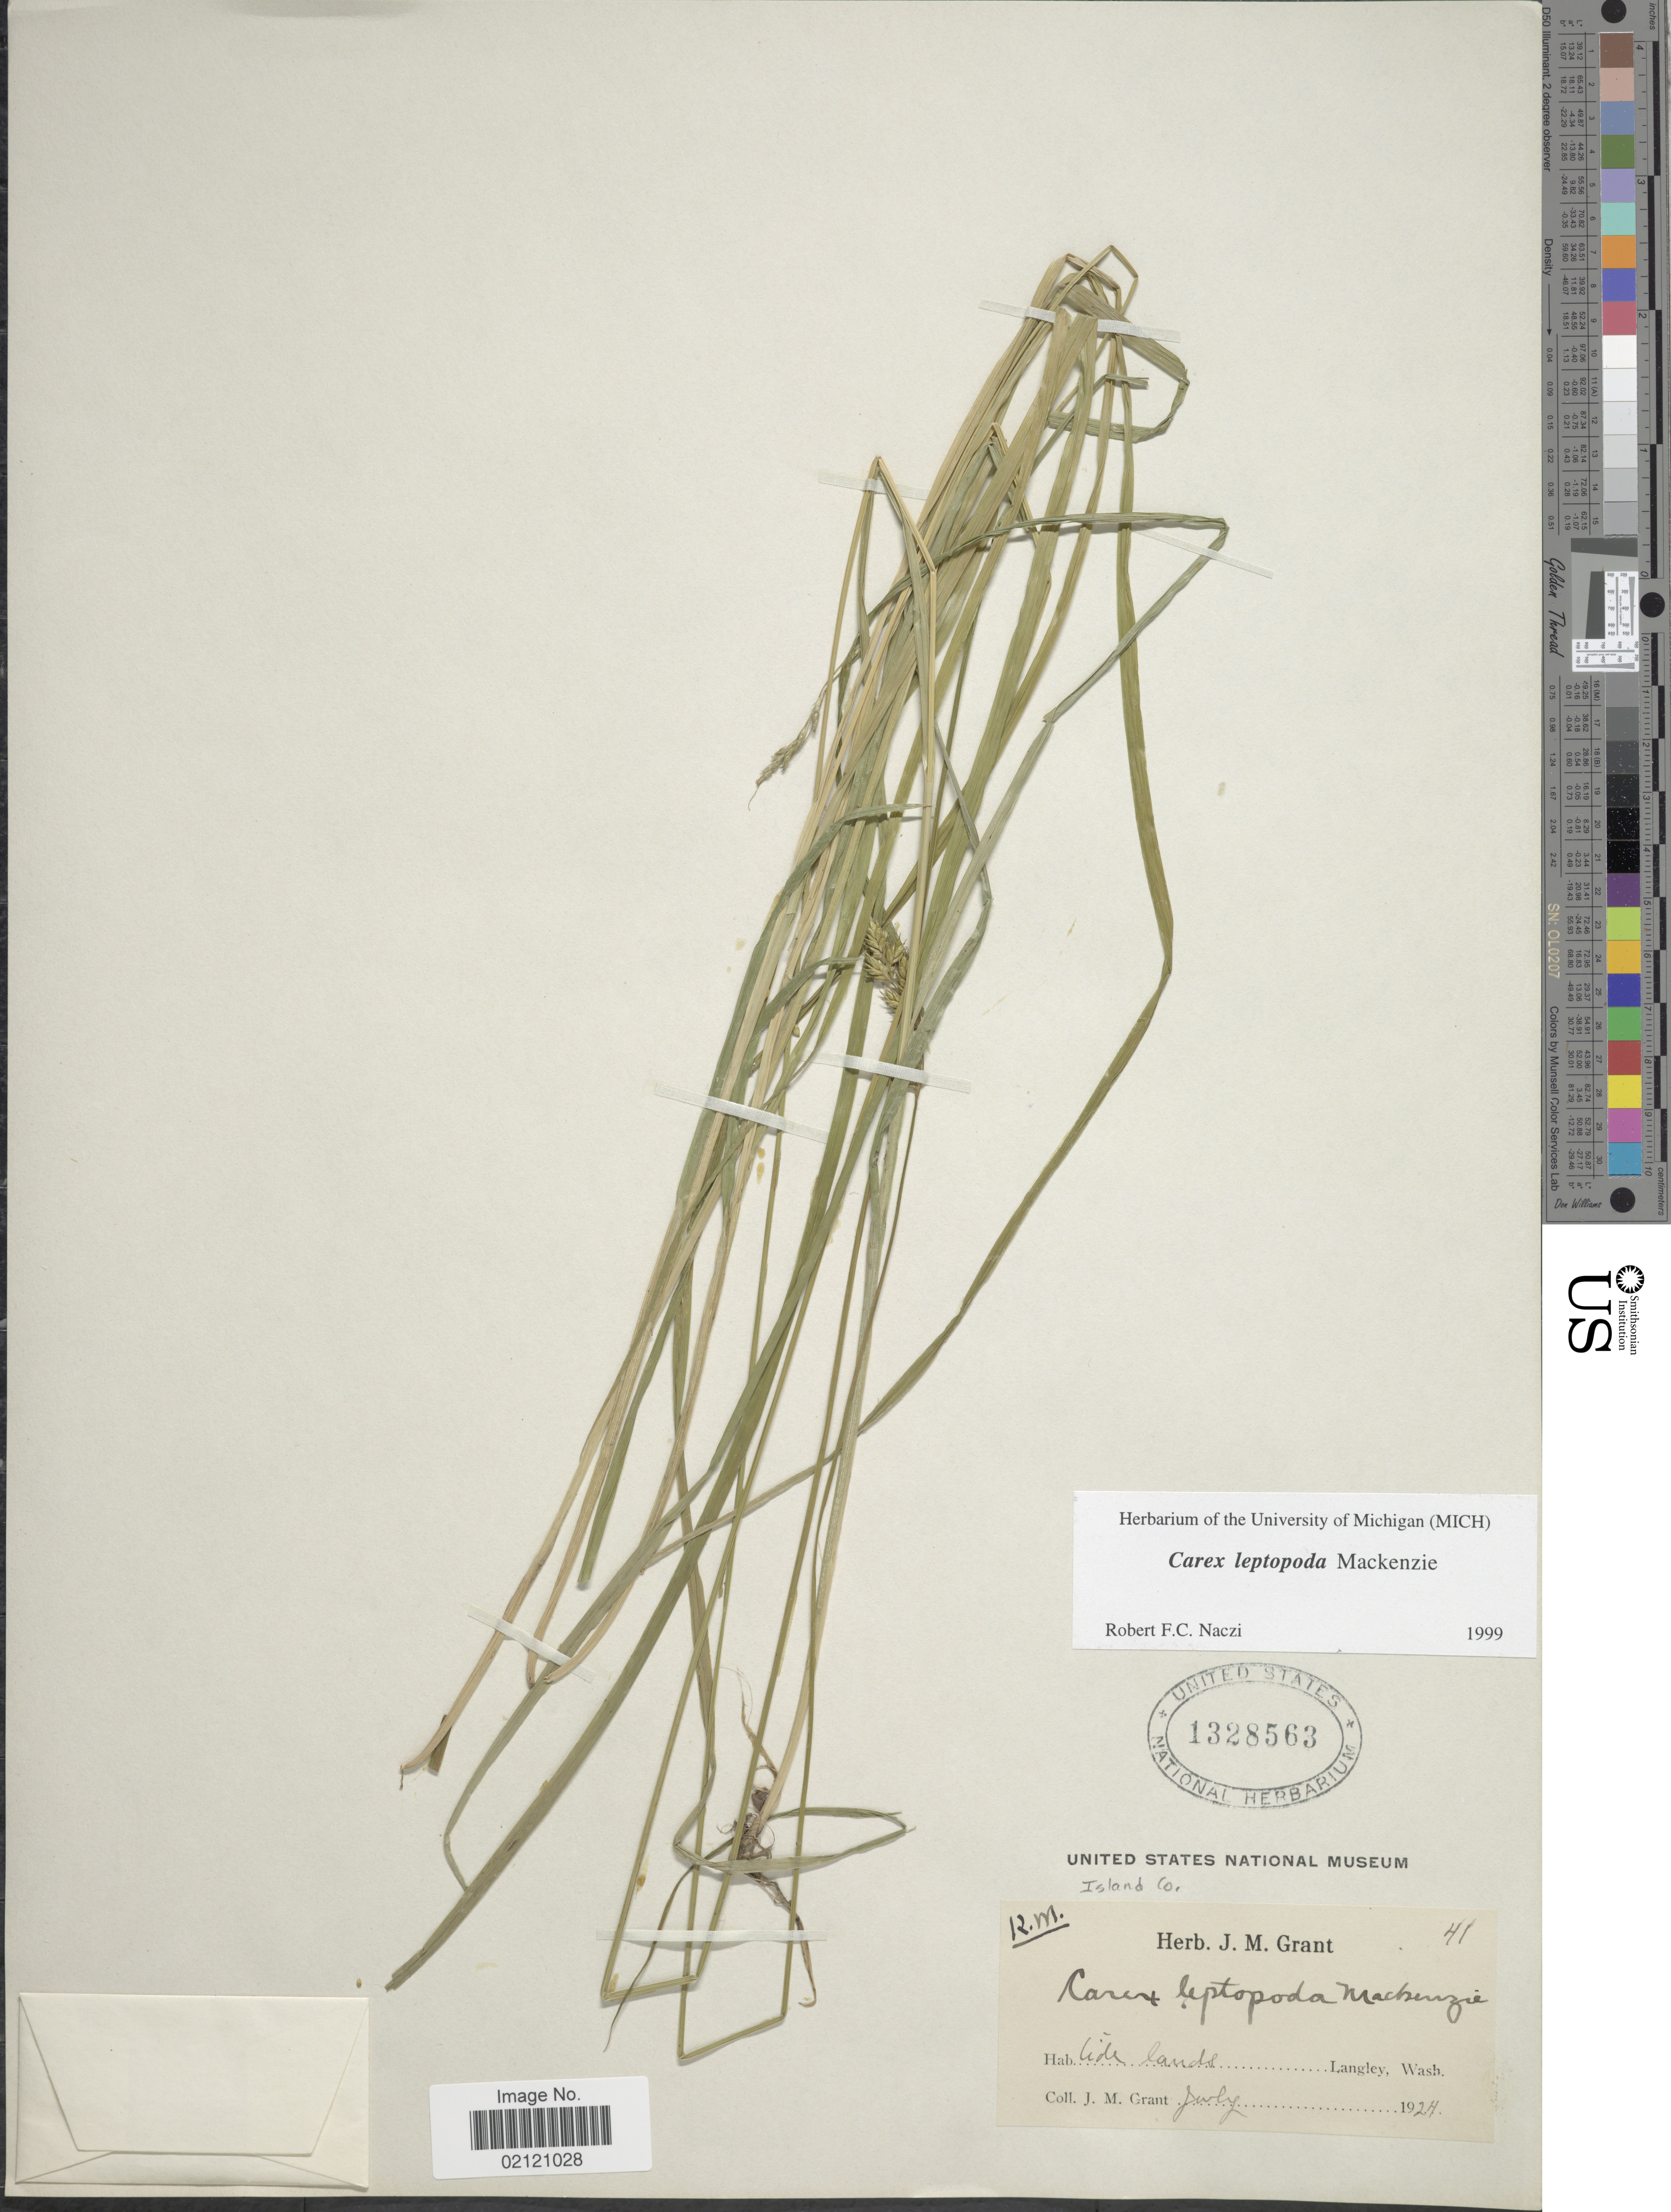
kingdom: Plantae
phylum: Tracheophyta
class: Liliopsida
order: Poales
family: Cyperaceae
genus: Carex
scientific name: Carex leptopoda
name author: Mack.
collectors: J. M. Grant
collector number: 41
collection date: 1924-07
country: United States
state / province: Washington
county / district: Island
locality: Langley, Wash., Island Co.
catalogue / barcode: US 1328563